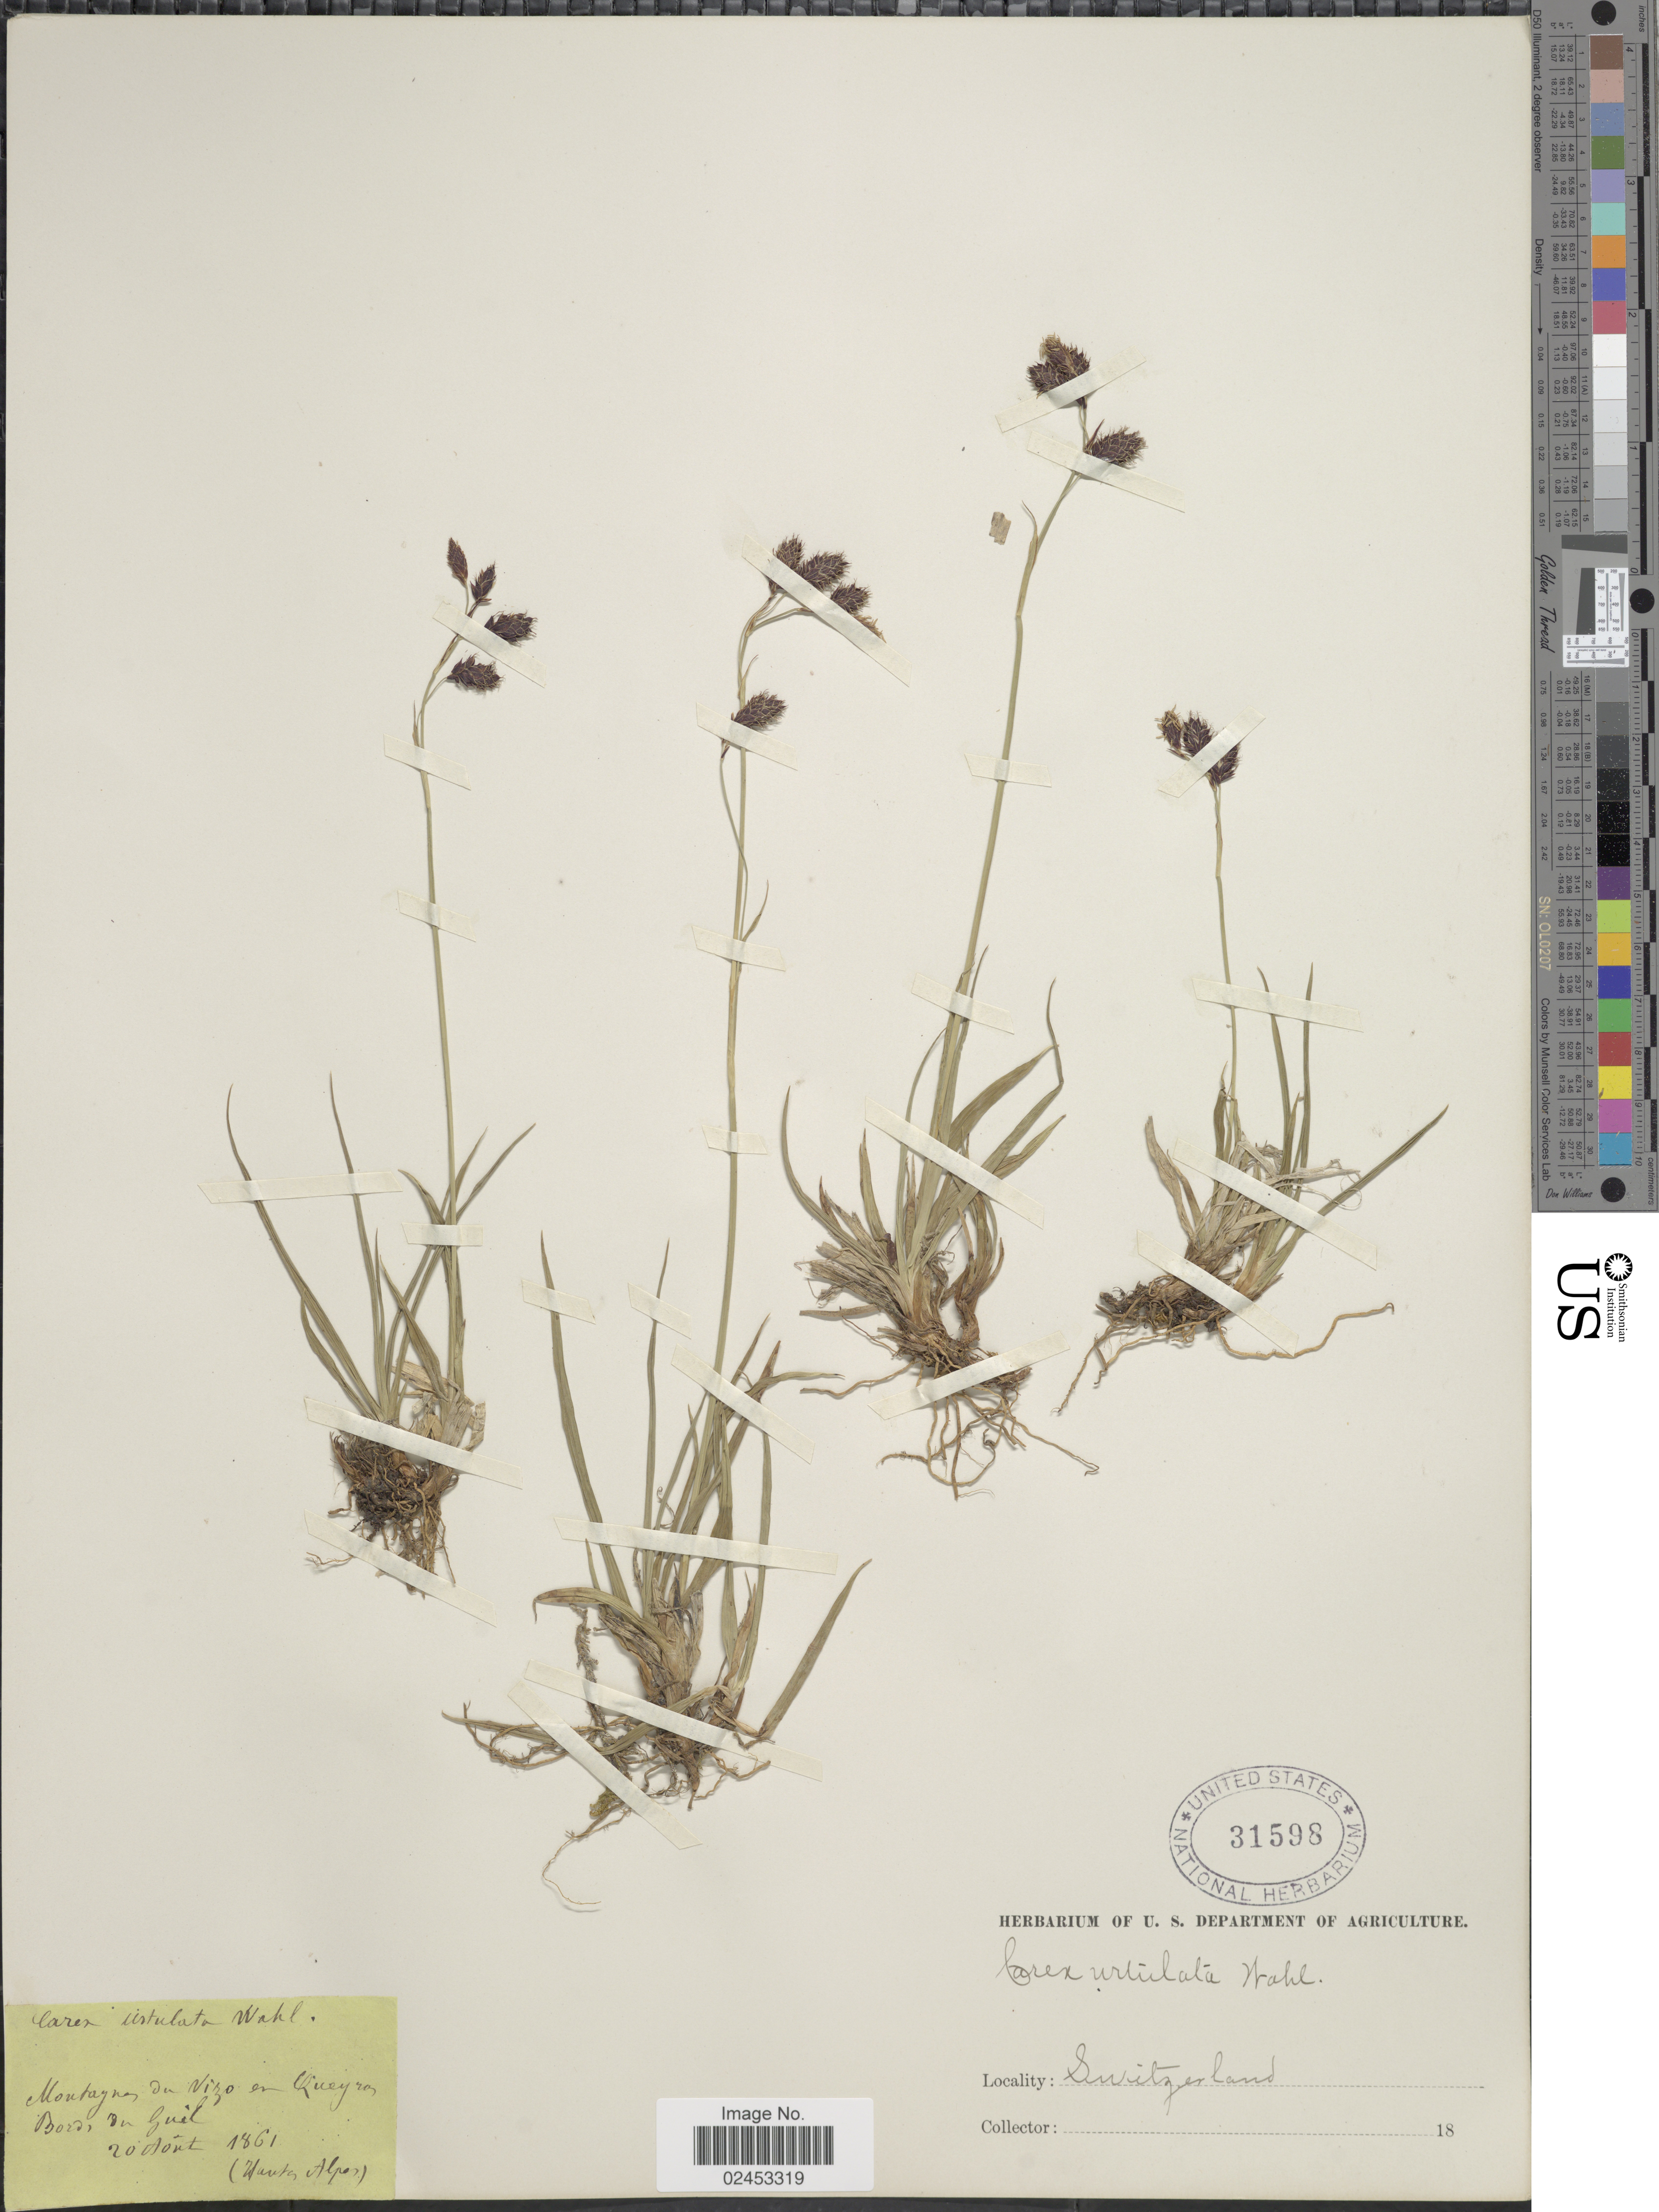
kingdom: Plantae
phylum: Tracheophyta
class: Liliopsida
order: Poales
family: Cyperaceae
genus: Carex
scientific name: Carex atrofusca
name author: Schkuhr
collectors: Facchini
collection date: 1861-08-20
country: France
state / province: Provence-Alpes-Côte d'Azur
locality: Montagnes du Viso en Queyras. Bords in Guil, (Hautes Alpes).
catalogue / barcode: US 31598